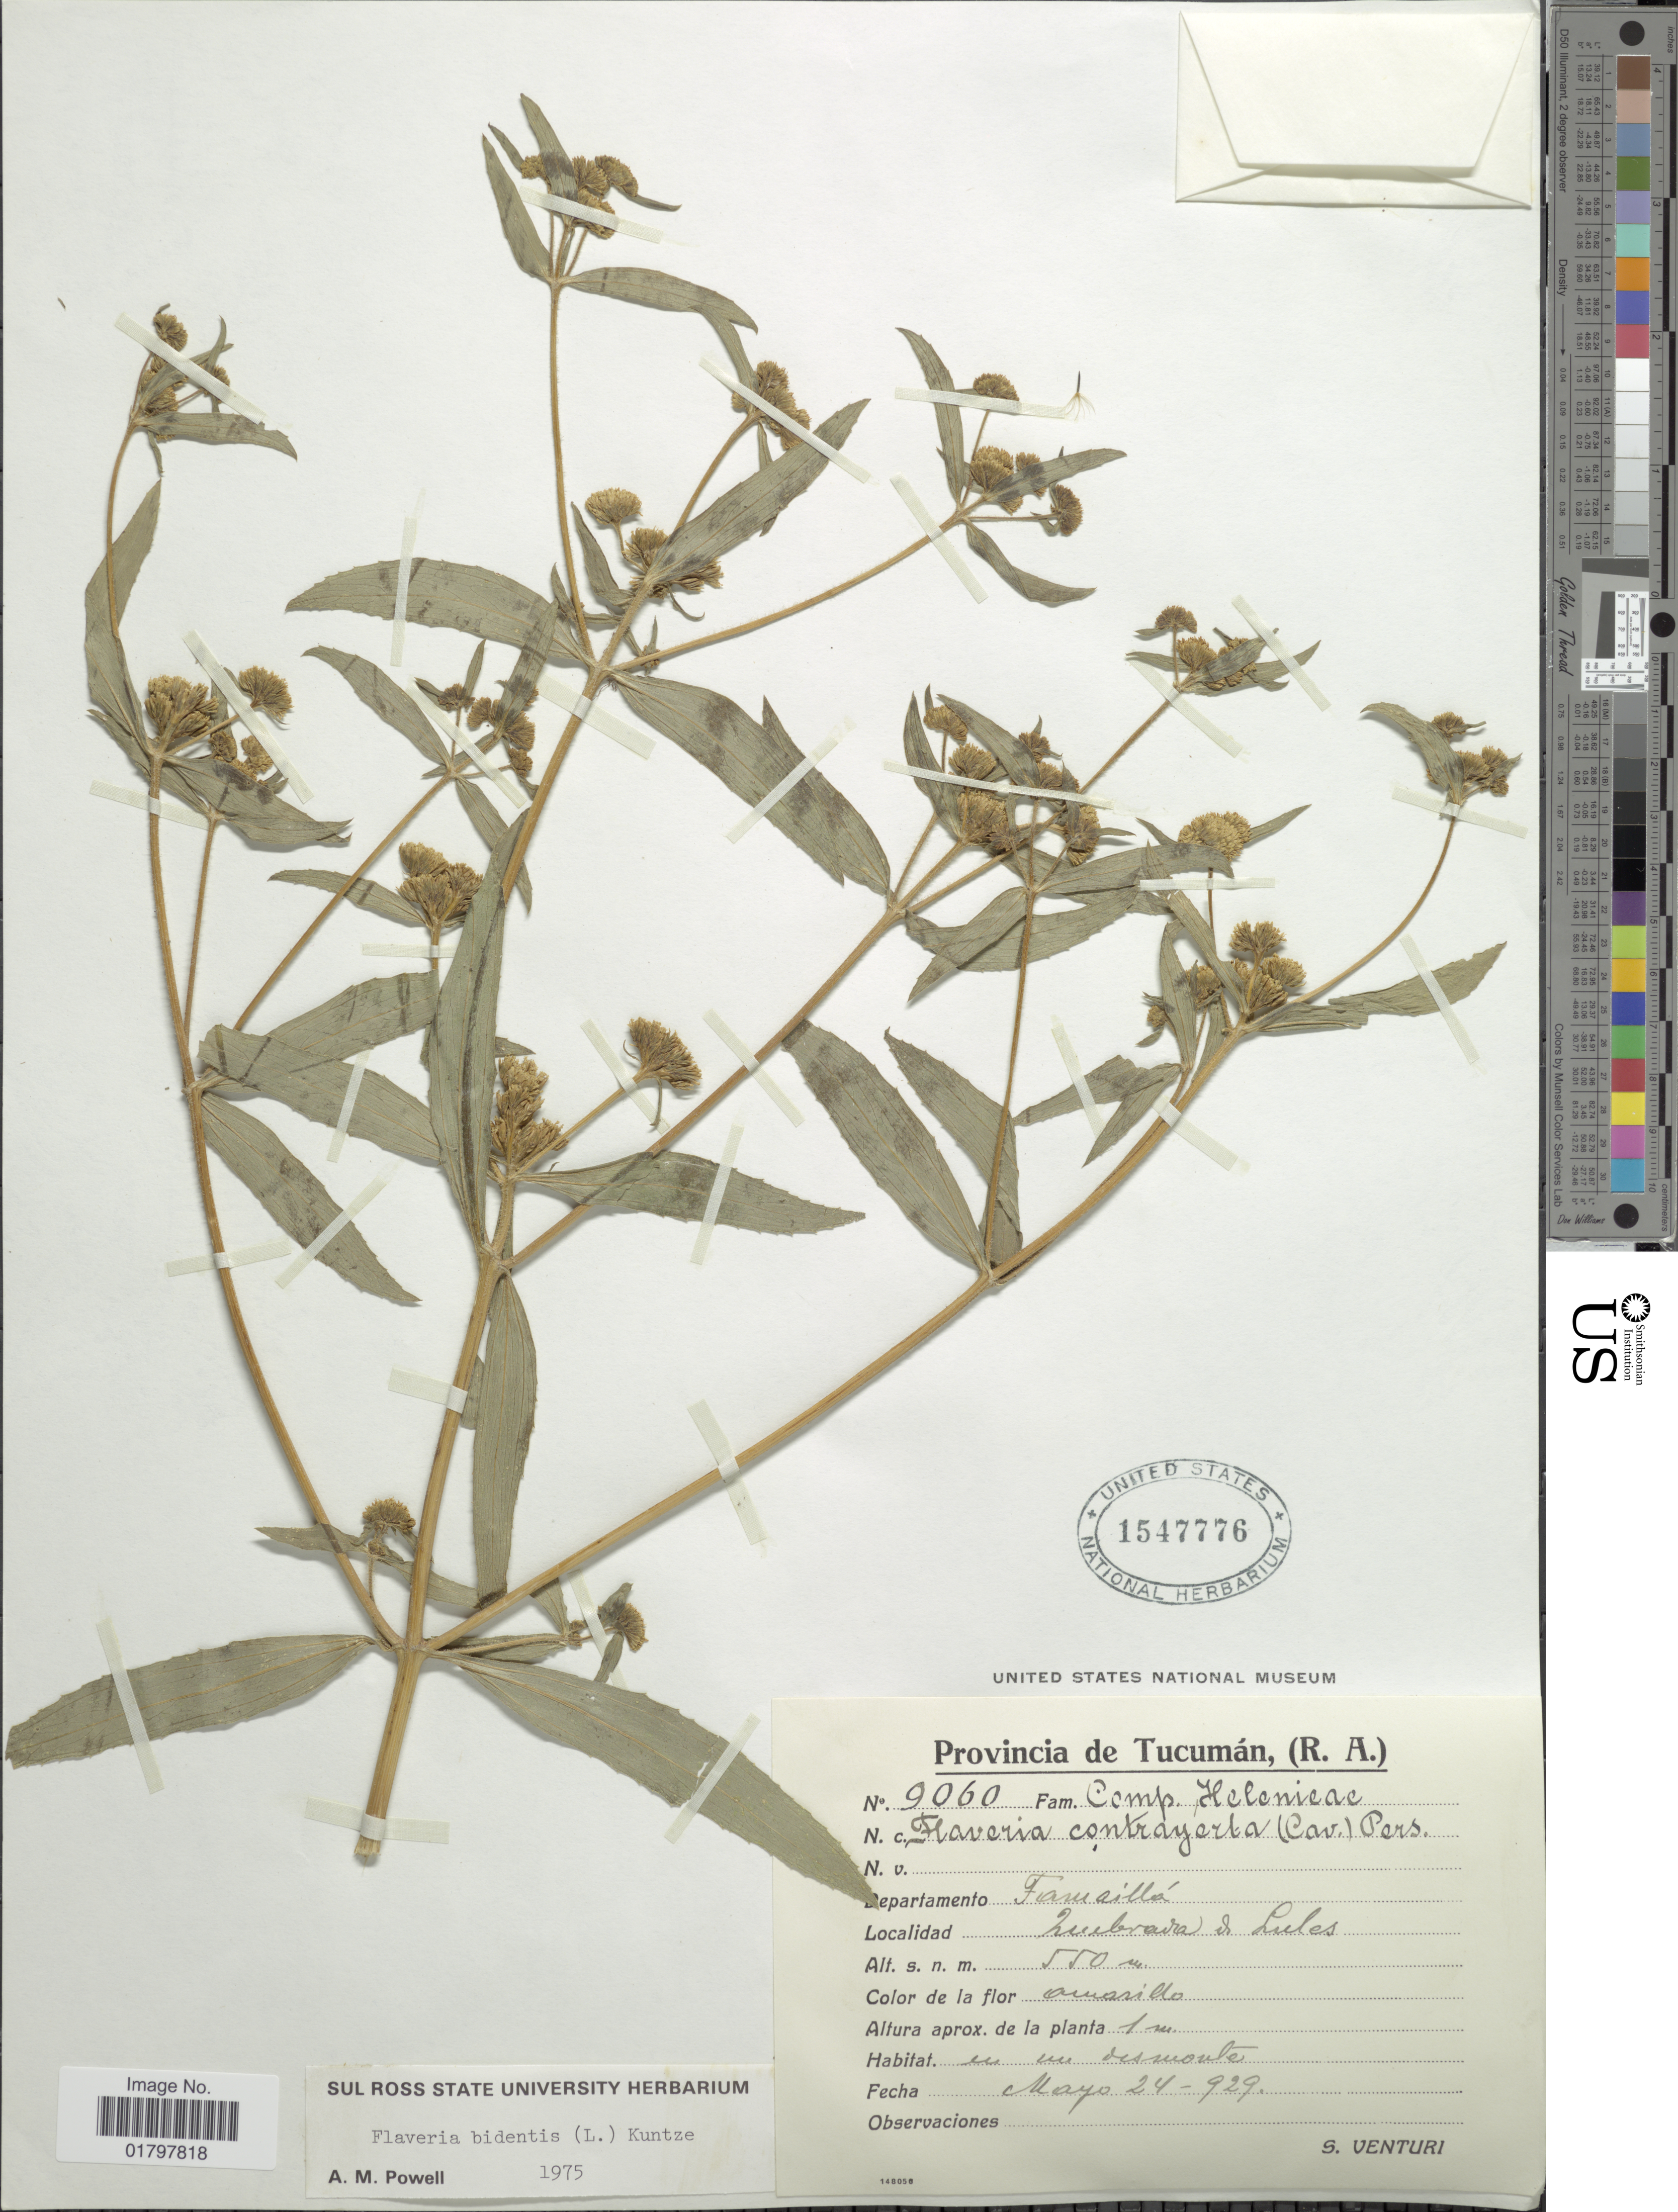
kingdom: Plantae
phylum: Tracheophyta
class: Magnoliopsida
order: Asterales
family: Asteraceae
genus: Flaveria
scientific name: Flaveria bidentis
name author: (L.) Kuntze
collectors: S. Venturi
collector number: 9060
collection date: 1929-05-24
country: Argentina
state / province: Tucuman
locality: Provincia de Tucumán, (R.A.). Departamento Famaillá. Quebrada de Lules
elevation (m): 550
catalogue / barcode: US 1547776